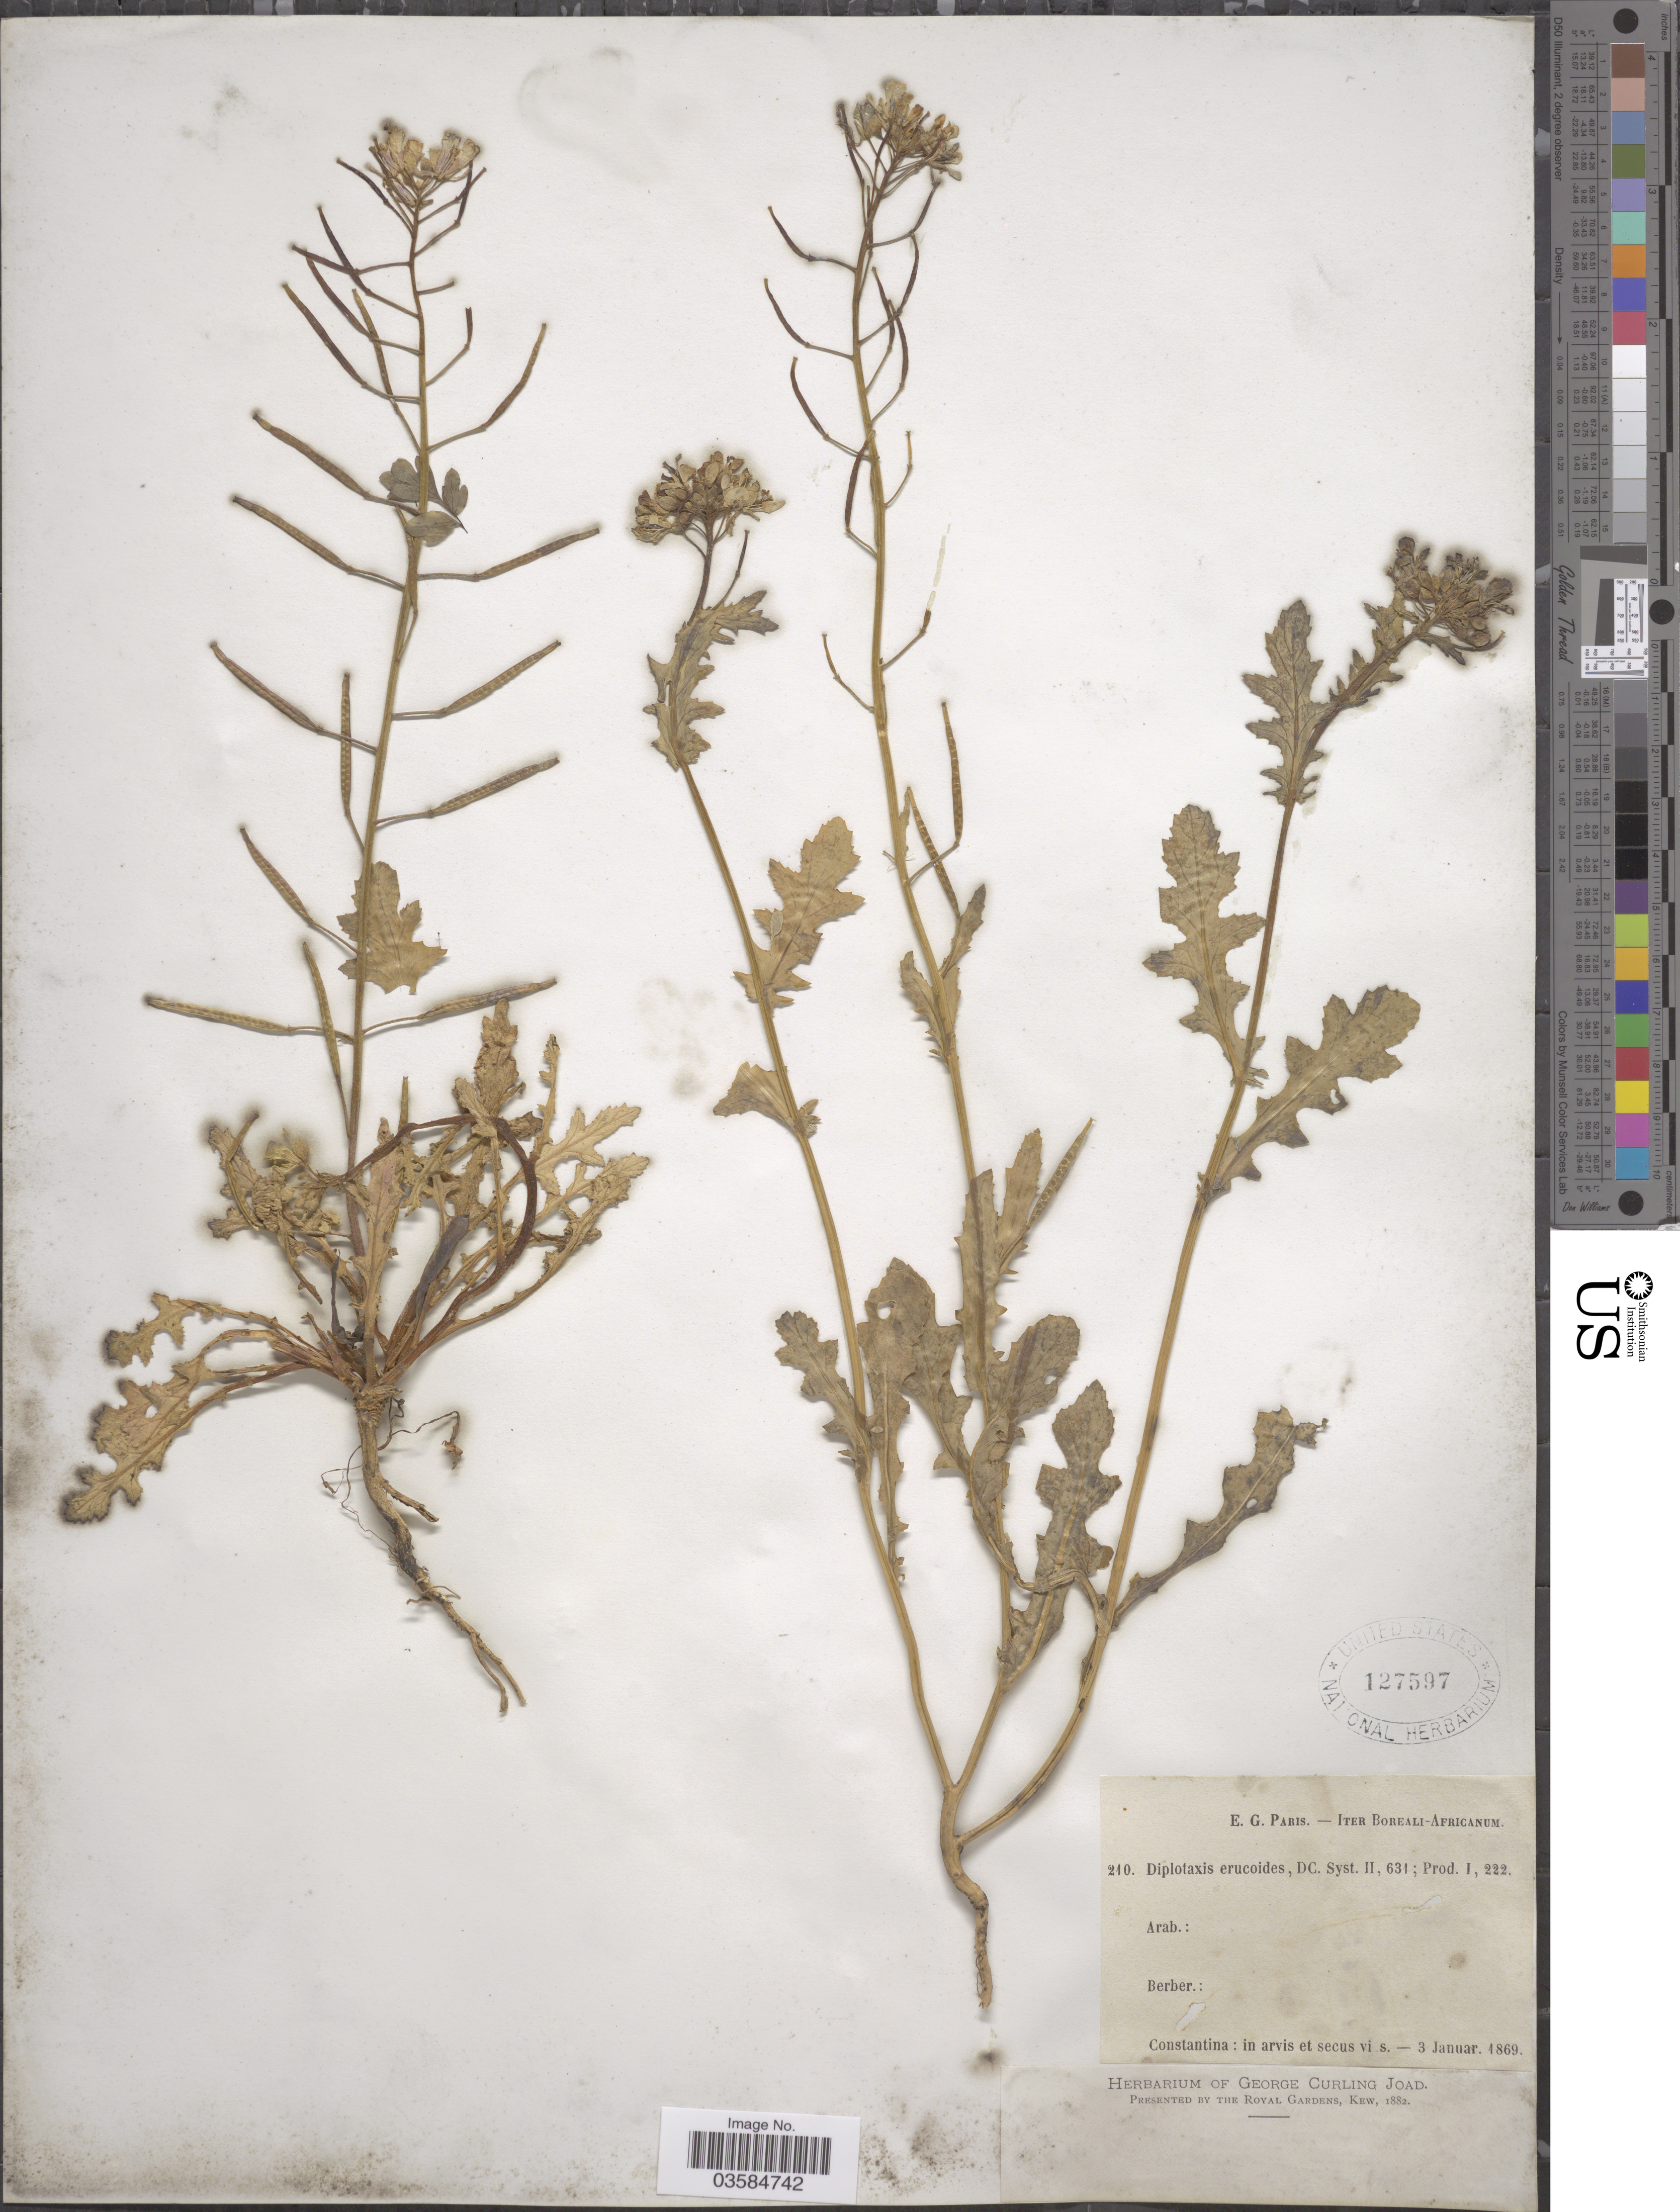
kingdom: Plantae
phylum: Tracheophyta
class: Magnoliopsida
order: Brassicales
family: Brassicaceae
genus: Diplotaxis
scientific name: Diplotaxis erucoides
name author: (L.) DC.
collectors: Paris, E.G.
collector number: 210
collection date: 1869-01-03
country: Algeria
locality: Iter Boreali-Africanum. Constantina: in arvis et secus vi s.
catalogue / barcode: US 127597